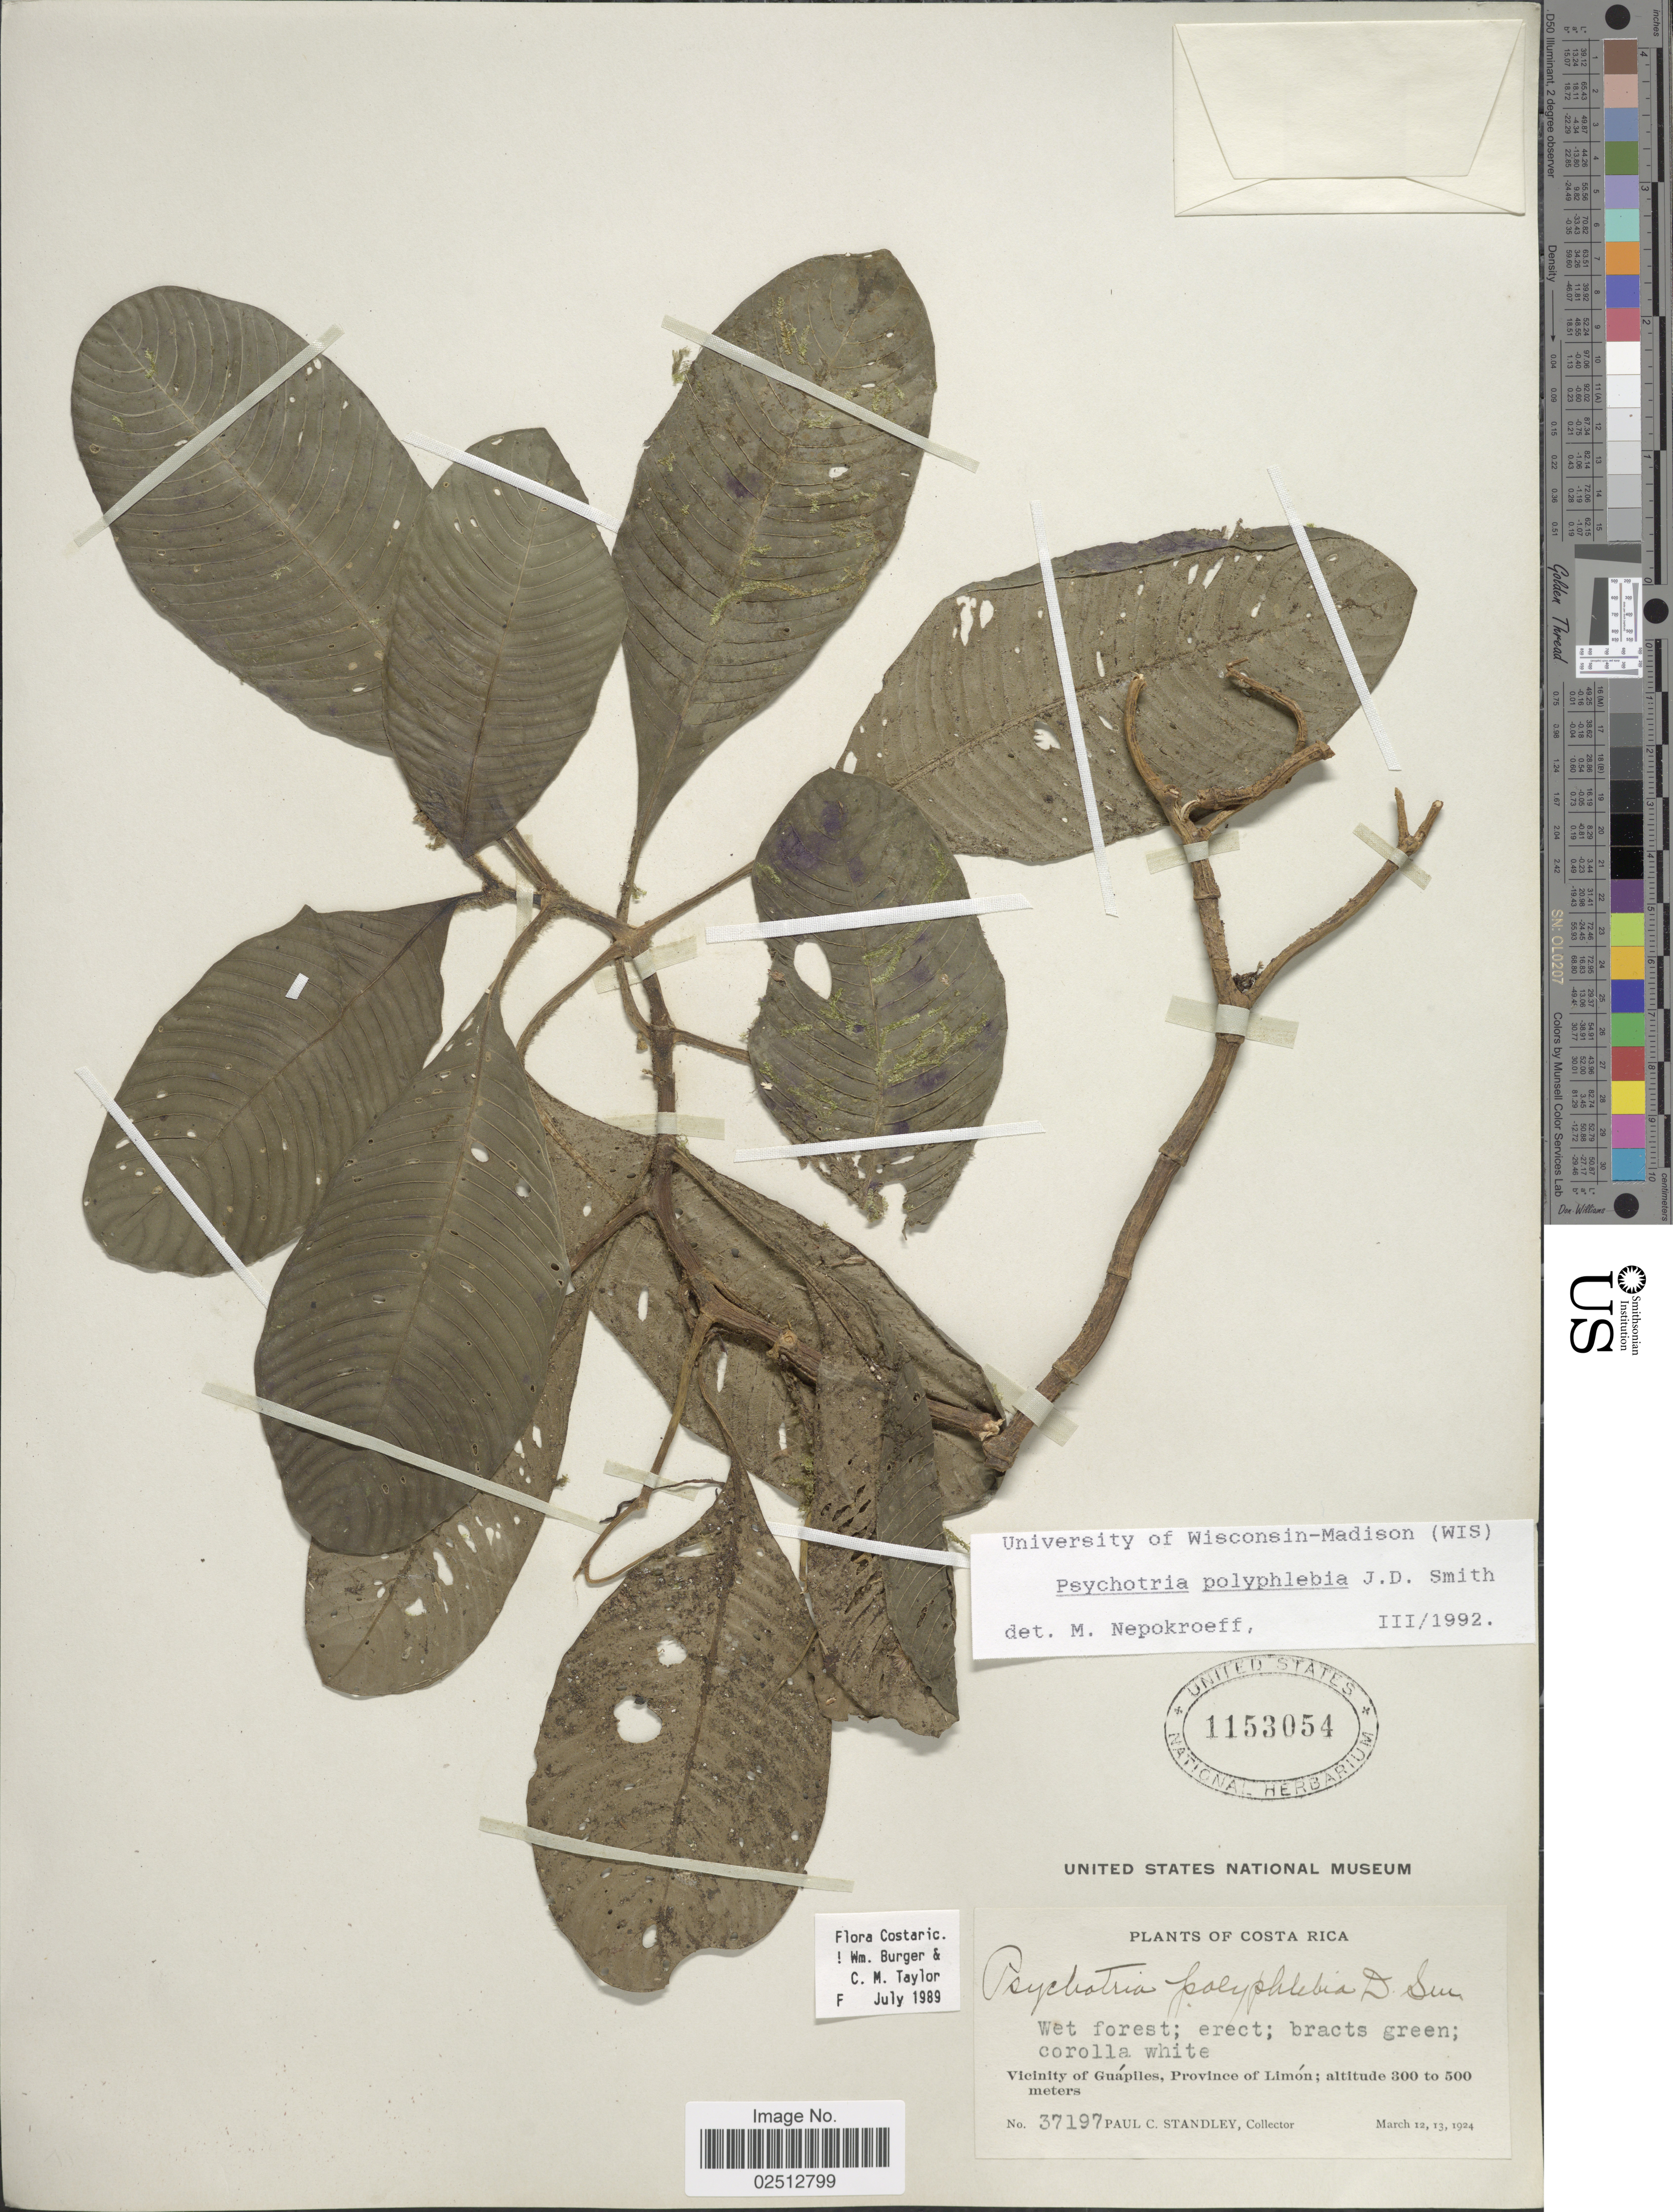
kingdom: Plantae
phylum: Tracheophyta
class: Magnoliopsida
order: Gentianales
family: Rubiaceae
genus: Psychotria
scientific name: Psychotria polyphlebia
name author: Donn. Sm.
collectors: P. C. Standley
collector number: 37197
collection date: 1924-03-12/1924-03-13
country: Costa Rica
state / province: Limón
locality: Vicinity of Guapiles, Province of Limon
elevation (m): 300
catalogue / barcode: US 1153054